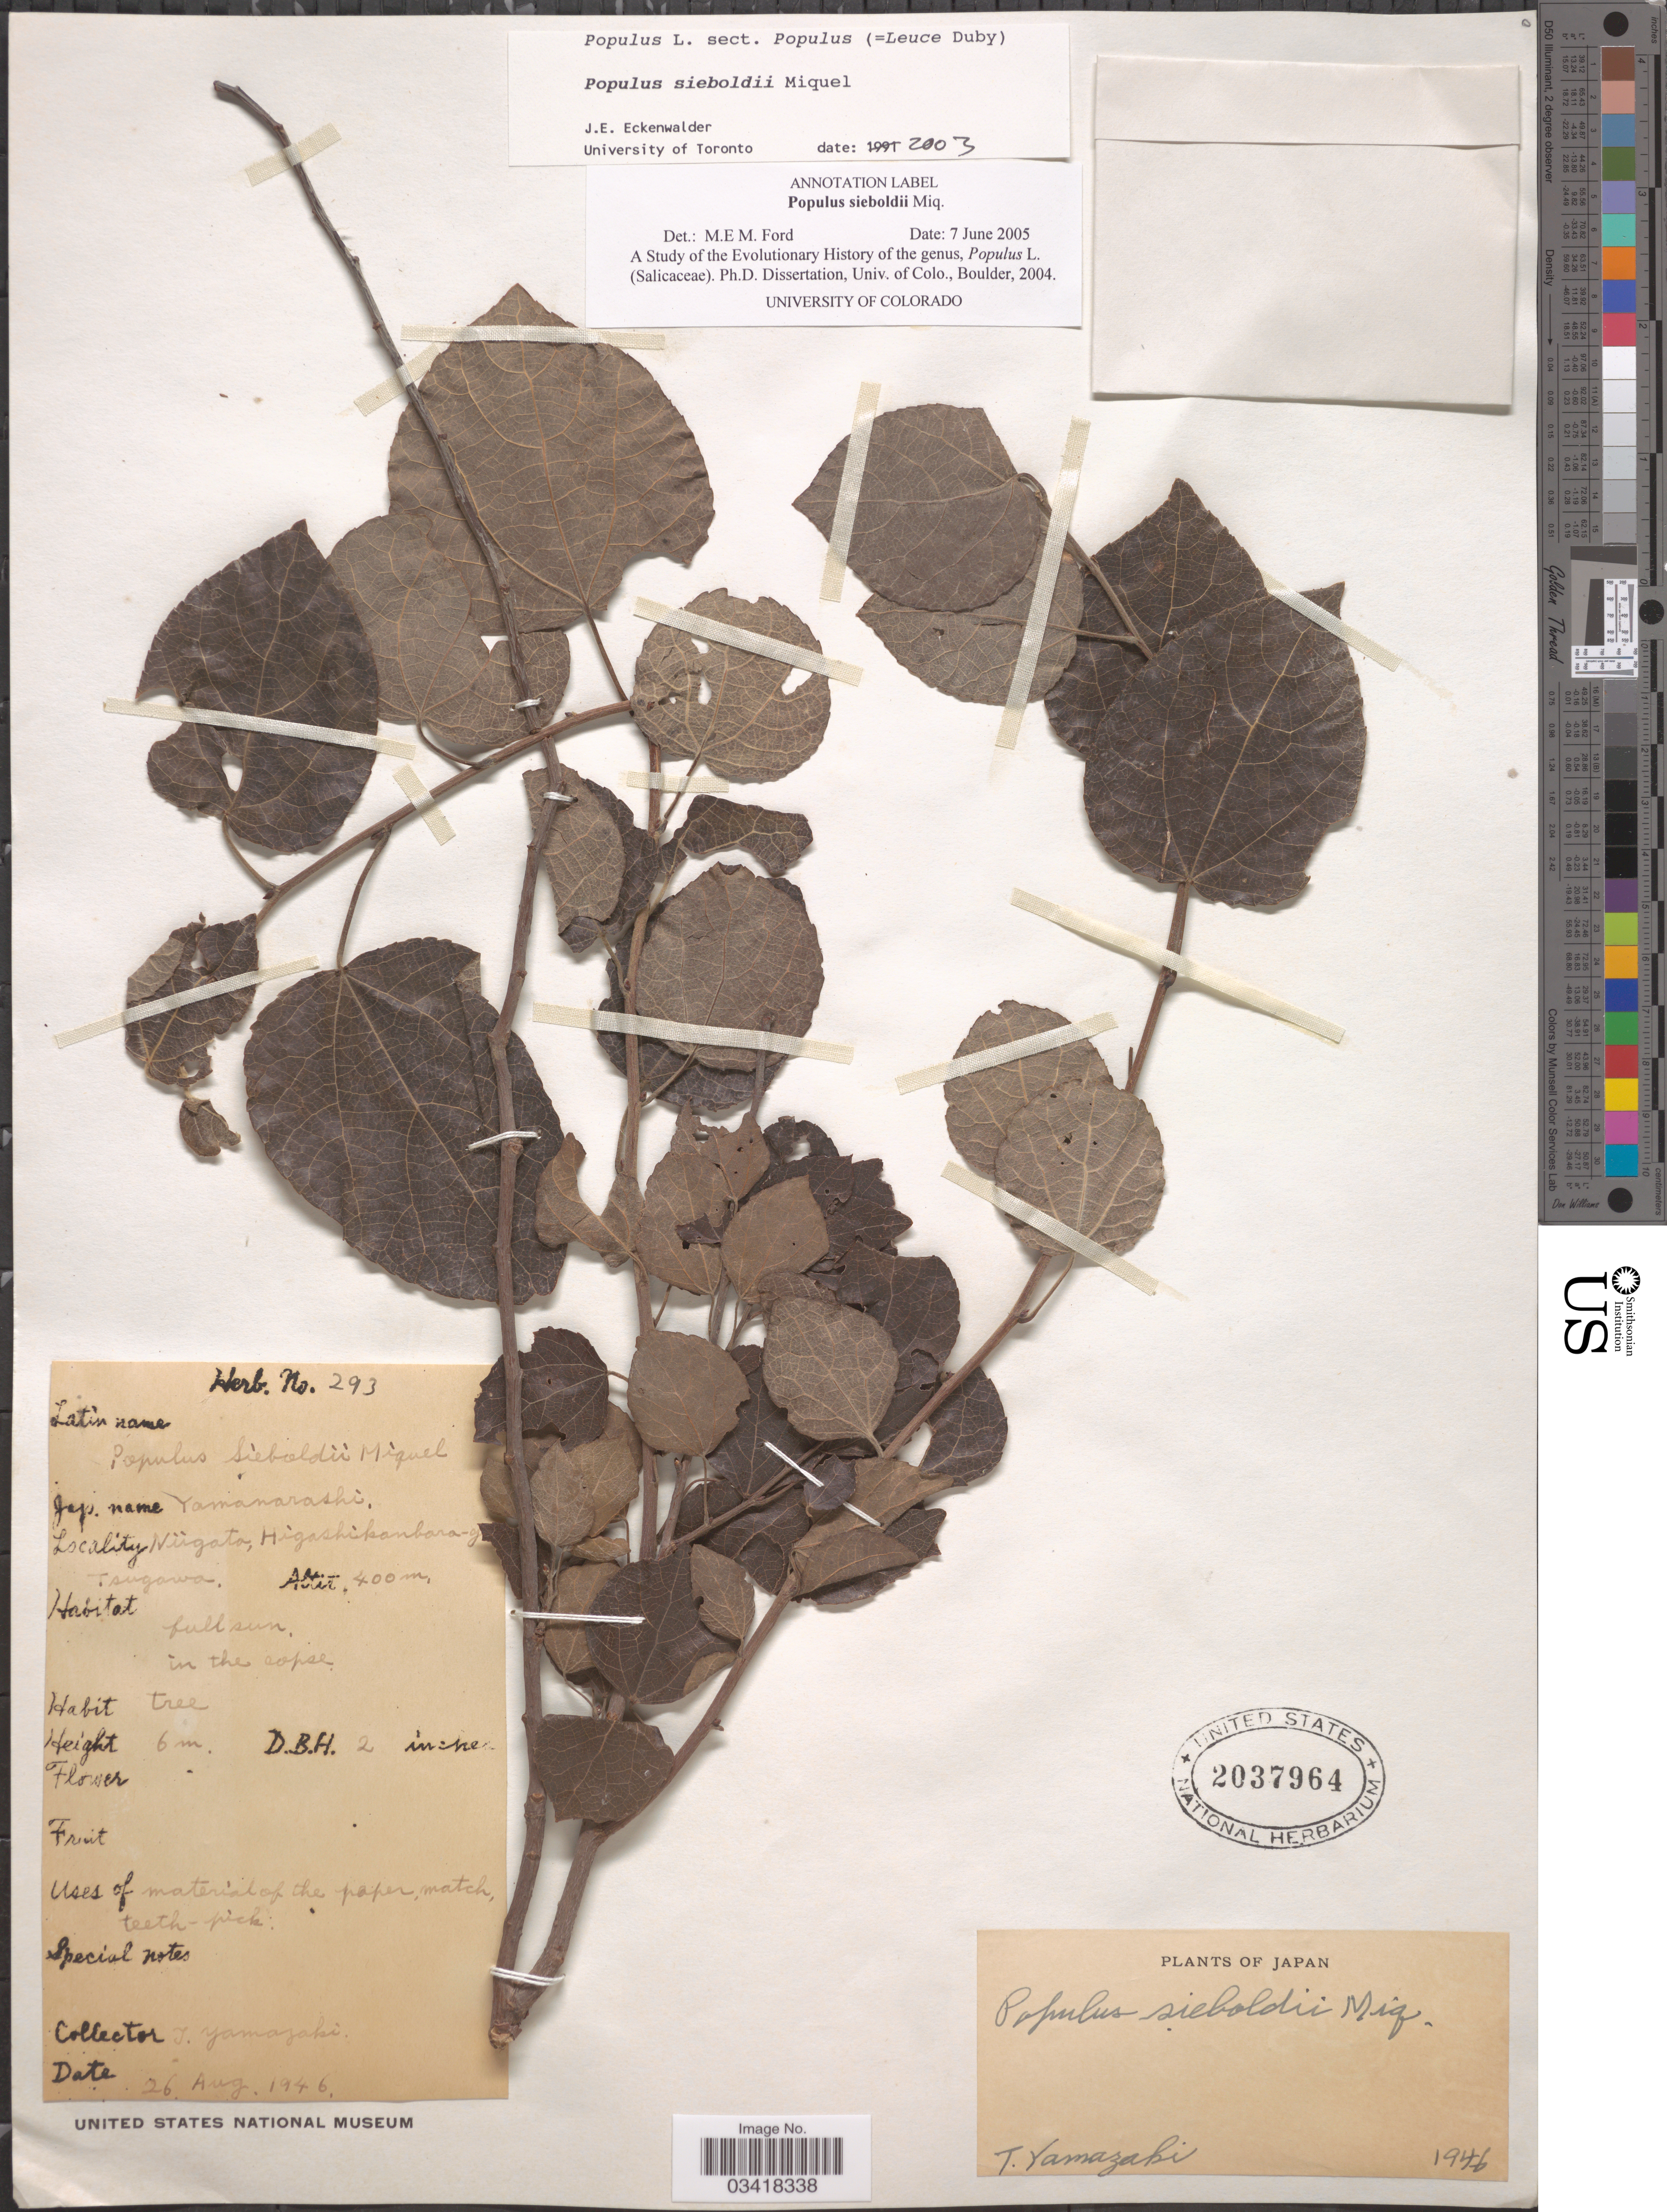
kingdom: Plantae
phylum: Tracheophyta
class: Magnoliopsida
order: Malpighiales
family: Salicaceae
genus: Populus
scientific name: Populus sieboldii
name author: Miq.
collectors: T. Yamazaki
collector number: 293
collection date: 1946-08-26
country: Japan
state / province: Niigata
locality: Higashikanbara-g [illegible text] Tsugawa.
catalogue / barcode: US 2037964